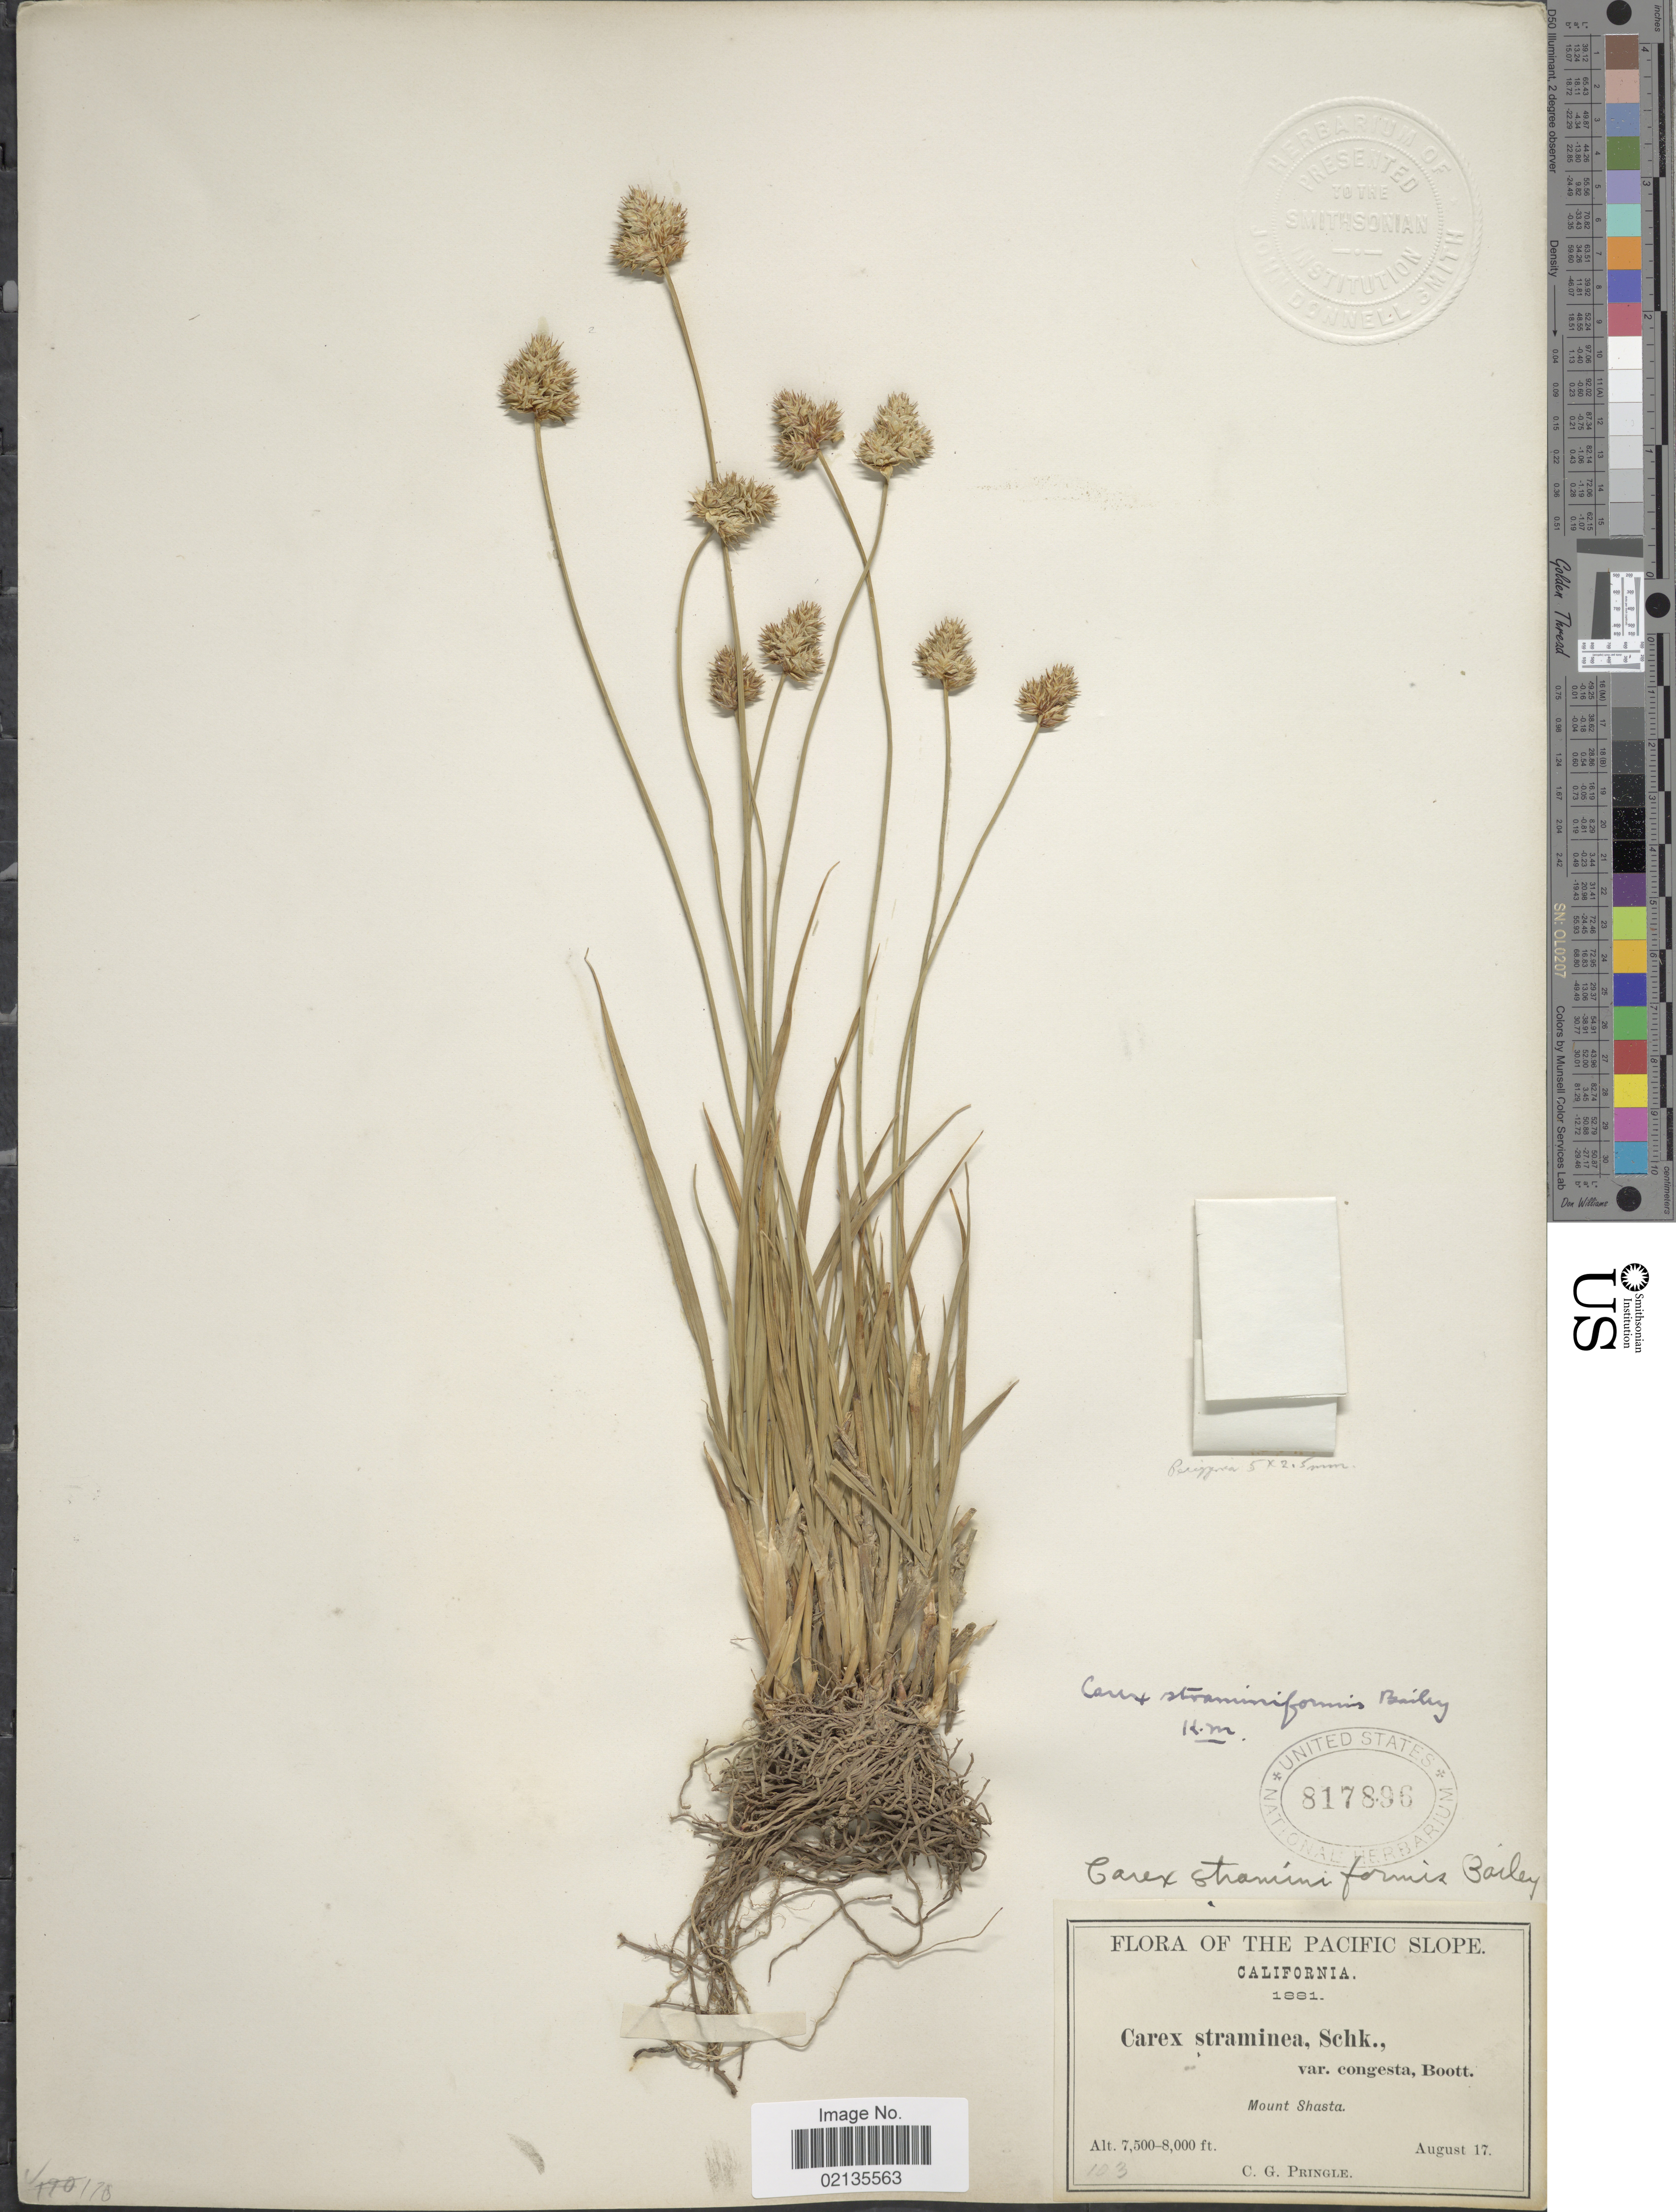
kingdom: Plantae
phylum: Tracheophyta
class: Liliopsida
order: Poales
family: Cyperaceae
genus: Carex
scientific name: Carex straminiformis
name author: L.H. Bailey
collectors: C. G. Pringle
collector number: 103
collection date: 1881-08-17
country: United States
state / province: California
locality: Pacific Slope, Mount Shasta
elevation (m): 2286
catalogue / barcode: US 817896